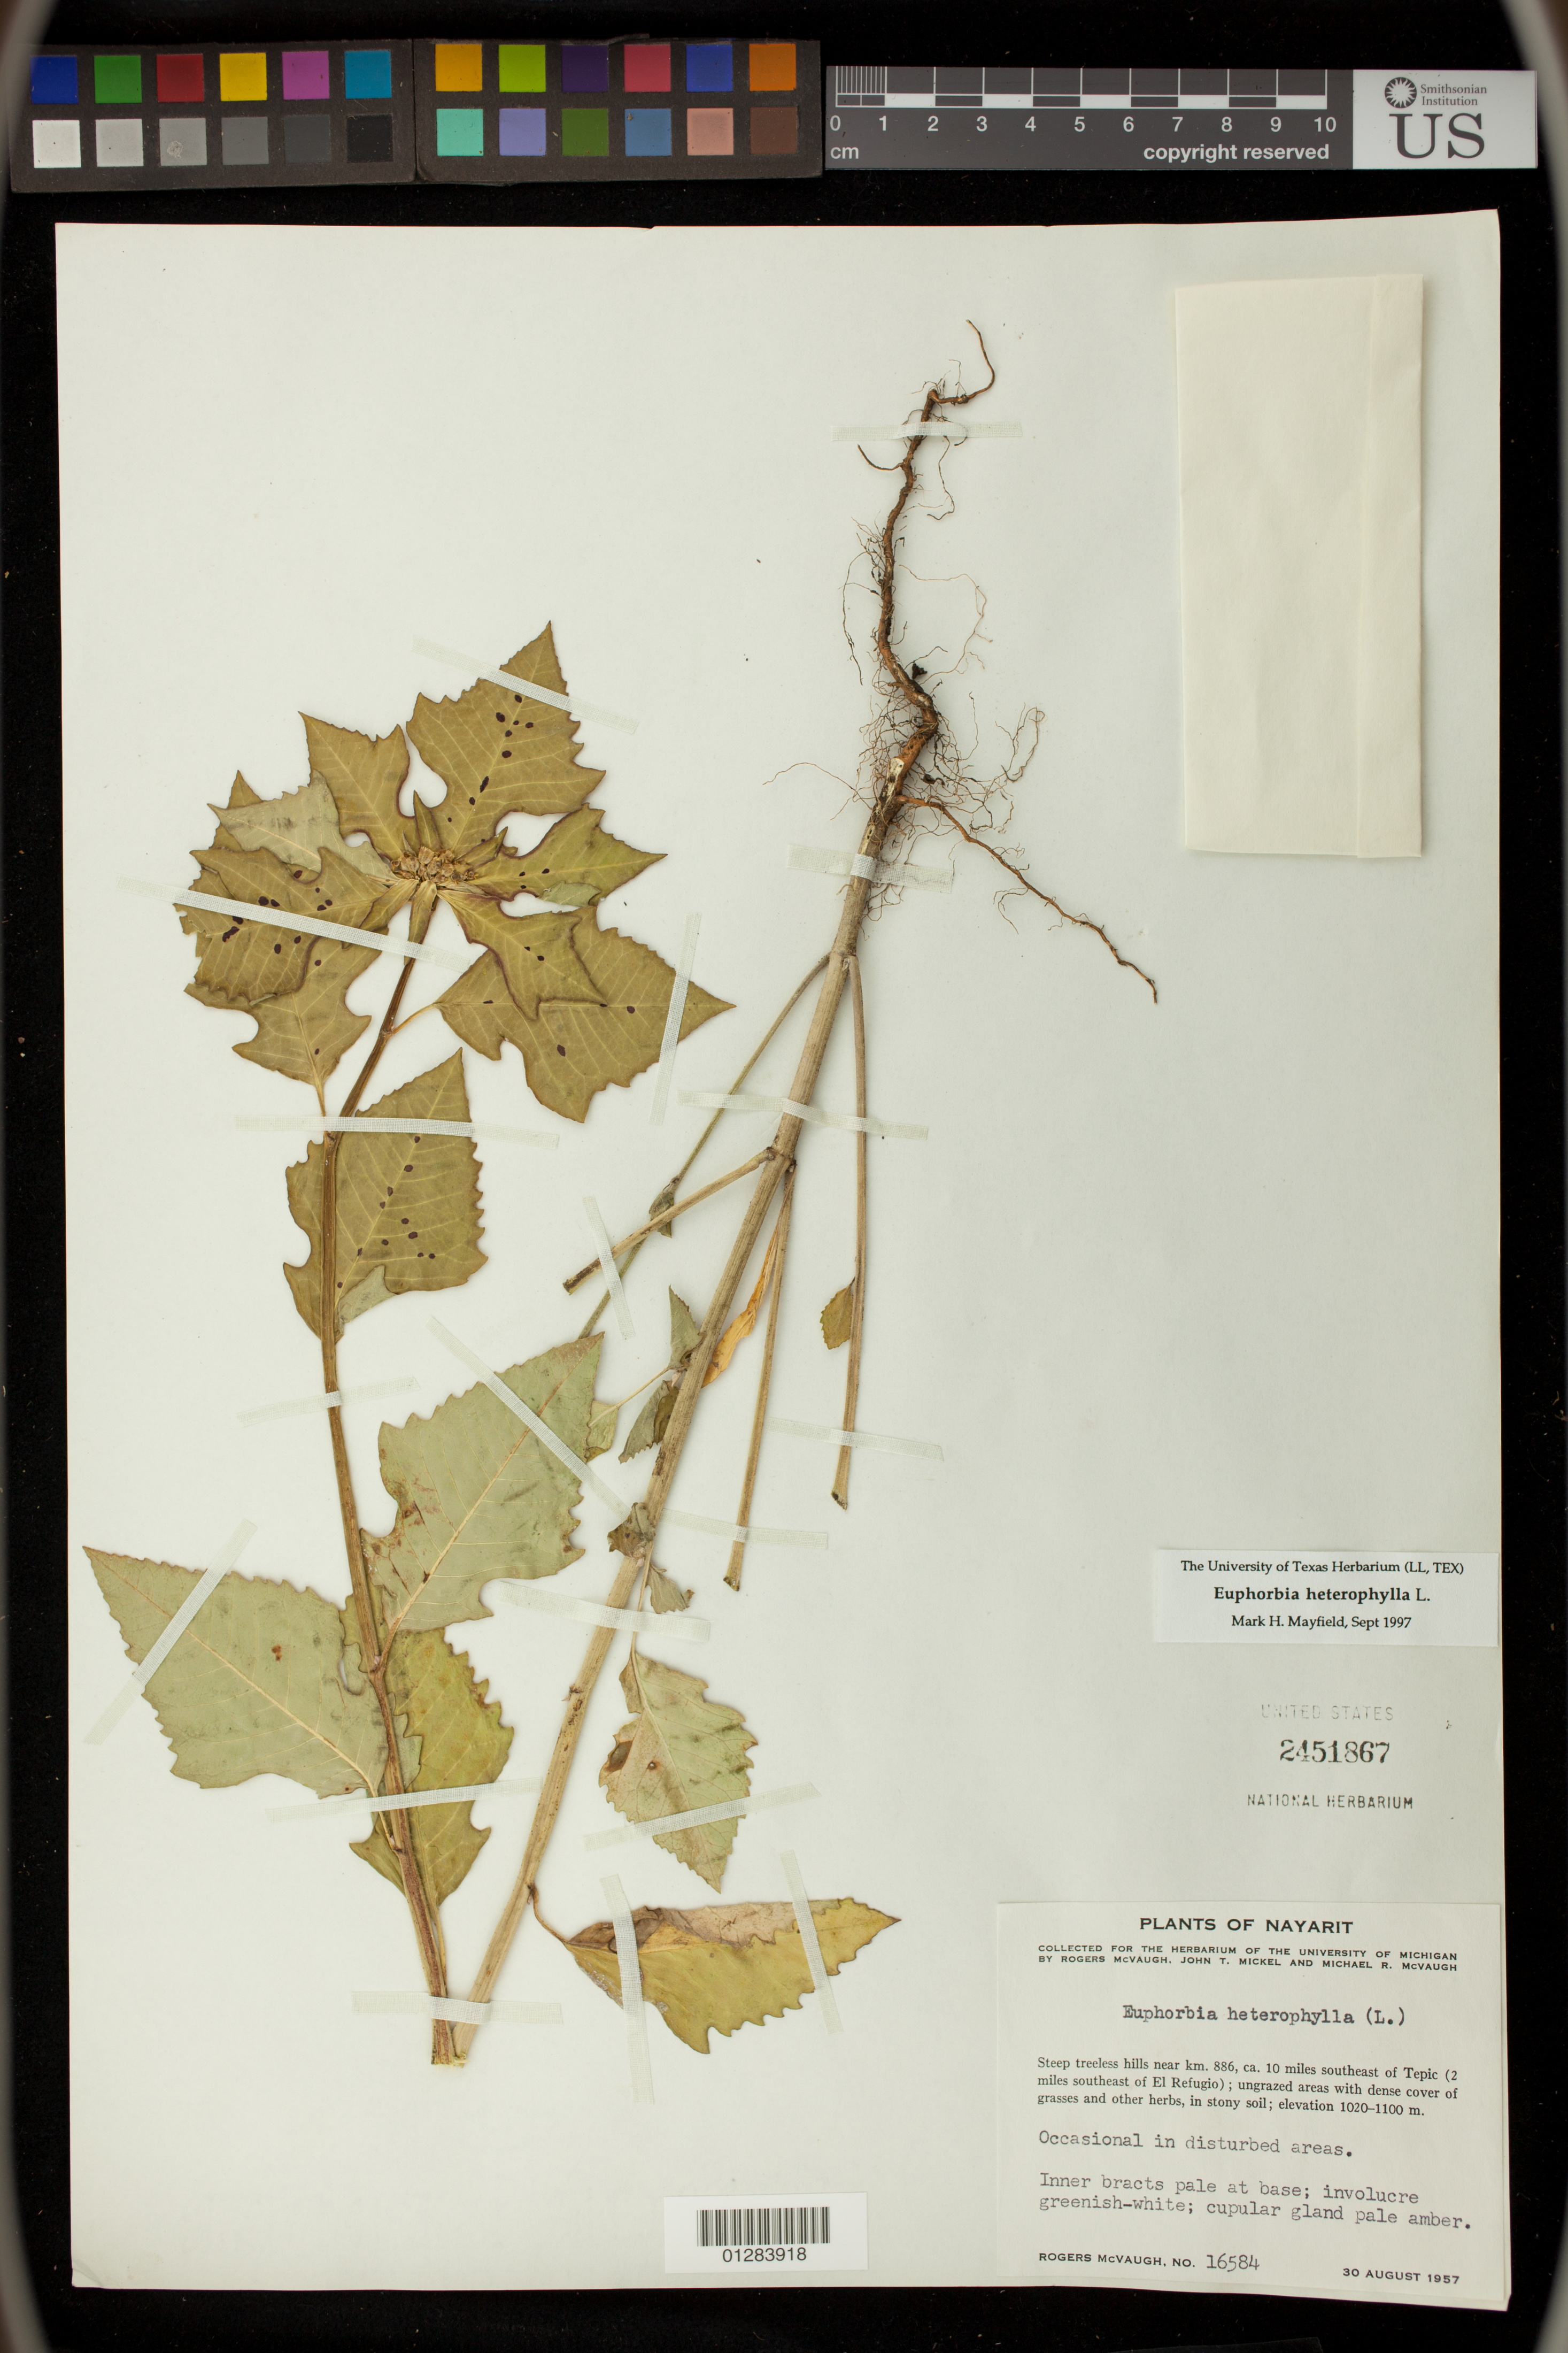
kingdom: Plantae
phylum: Tracheophyta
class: Magnoliopsida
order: Malpighiales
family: Euphorbiaceae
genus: Euphorbia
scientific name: Euphorbia heterophylla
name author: L.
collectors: R. McVaugh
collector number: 16584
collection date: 1957-08-30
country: Mexico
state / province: Nayarit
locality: near km. 886, ca. 10 miles southeast of Tepic (2 miles southeast of El Refugio)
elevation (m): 1020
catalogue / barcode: US 2451867